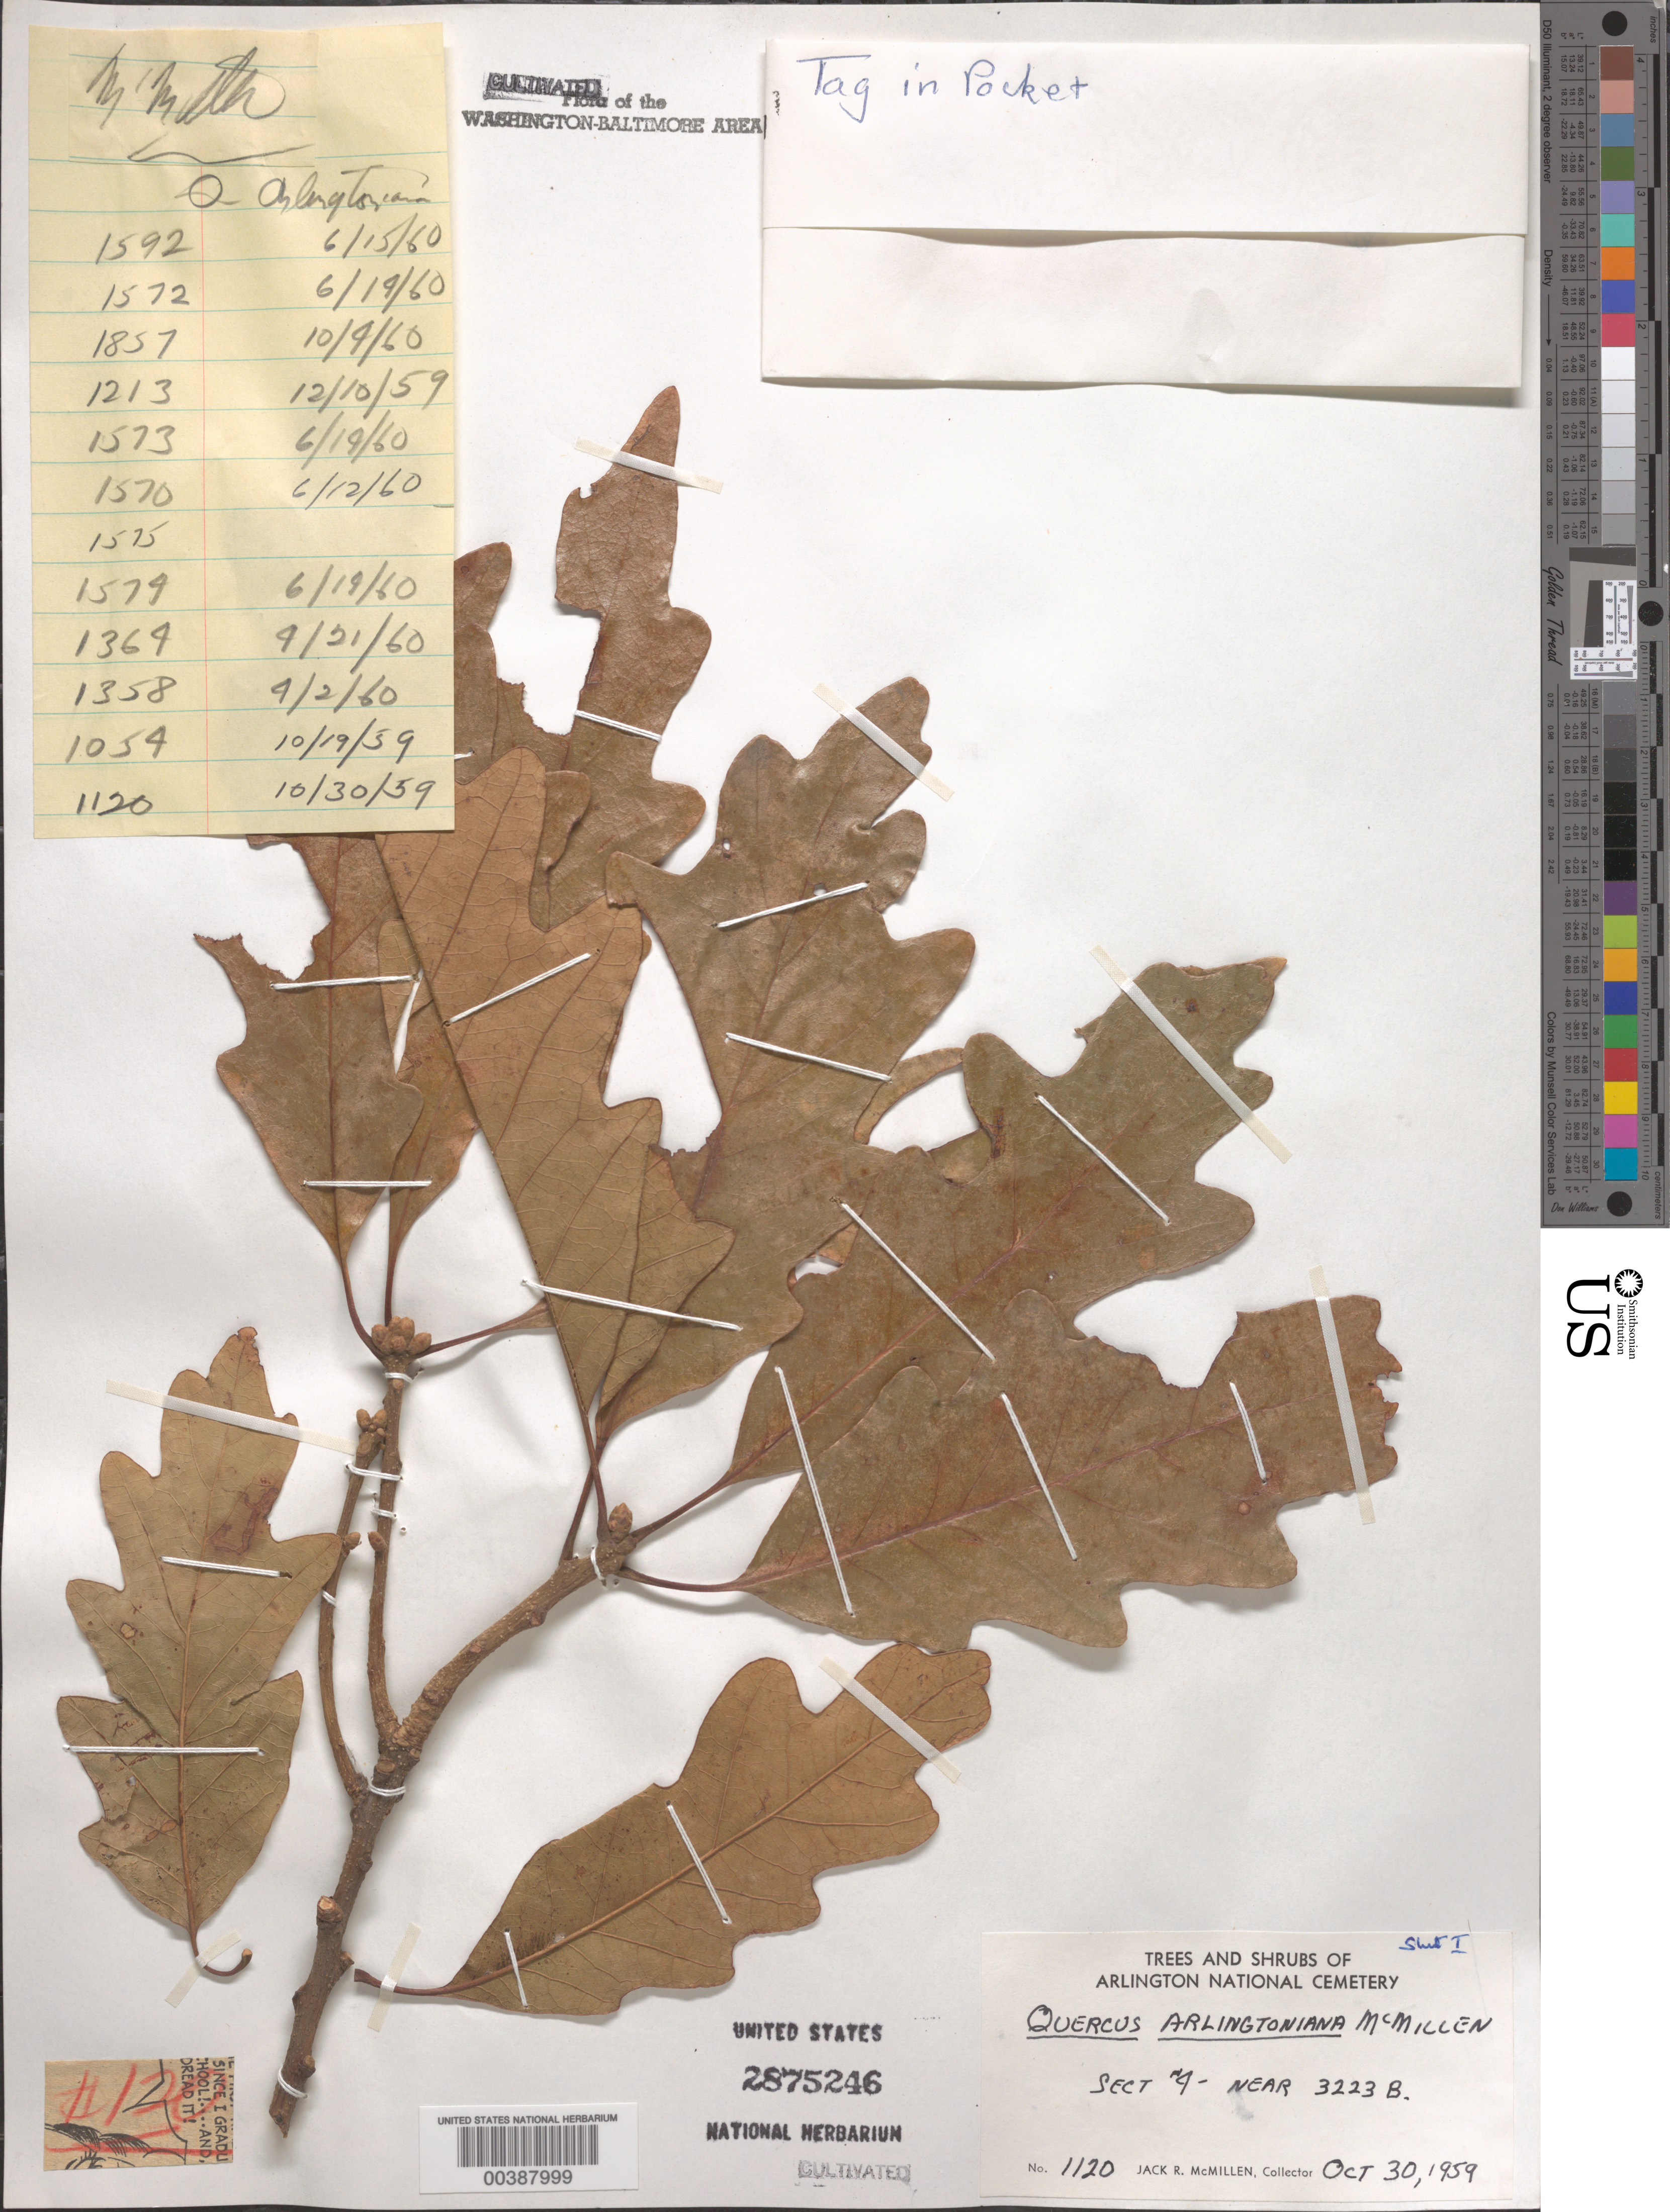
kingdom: Plantae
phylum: Tracheophyta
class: Magnoliopsida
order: Fagales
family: Fagaceae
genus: Quercus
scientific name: Quercus x arlingtoniana McMillen ined.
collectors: J. McMillen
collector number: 1120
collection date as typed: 30 Oct 1959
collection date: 1959-10-30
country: United States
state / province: Virginia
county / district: Arlington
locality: Arlington National Cemetery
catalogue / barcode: US 2875246